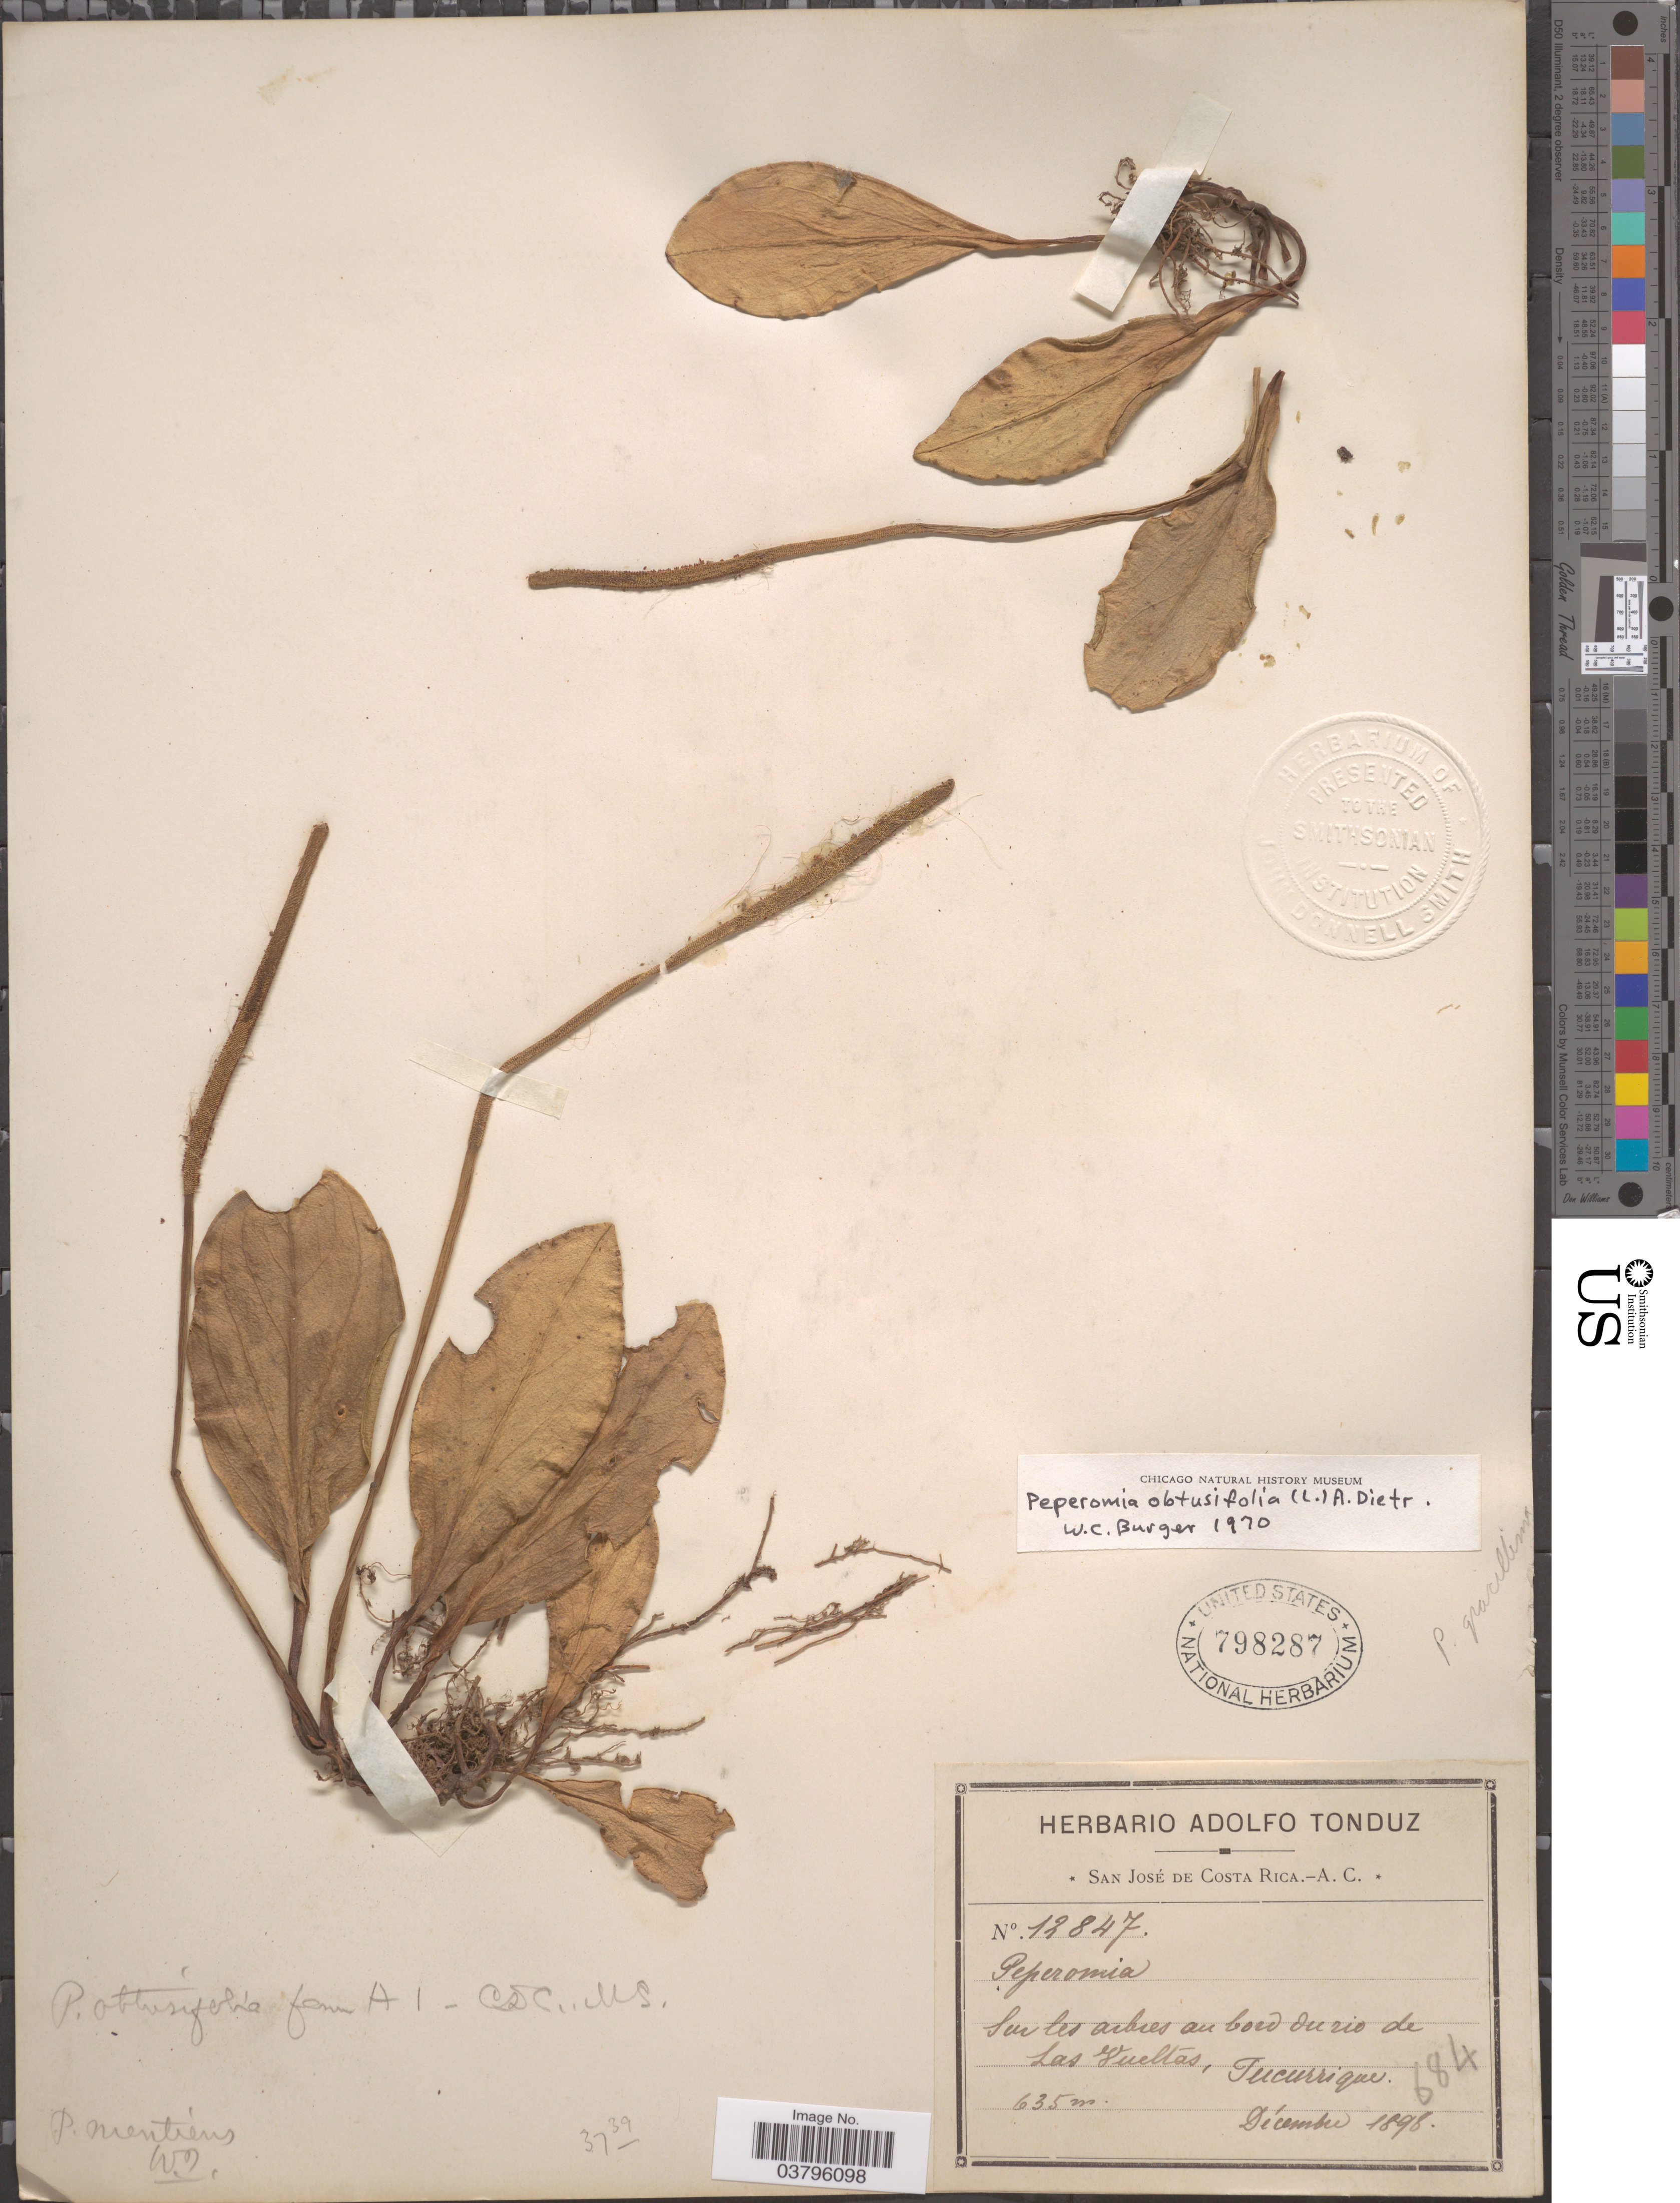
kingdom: Plantae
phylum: Tracheophyta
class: Magnoliopsida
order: Piperales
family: Piperaceae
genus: Peperomia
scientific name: Peperomia obtusifolia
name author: (L.) A. Dietr.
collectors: ex Herb. Adolfo Tonduz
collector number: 12847*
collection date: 1898-12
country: Costa Rica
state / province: San José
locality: Sur les arbres au bord du rio de Las Vueltas, Tucurrique.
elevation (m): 635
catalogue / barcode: US 798287